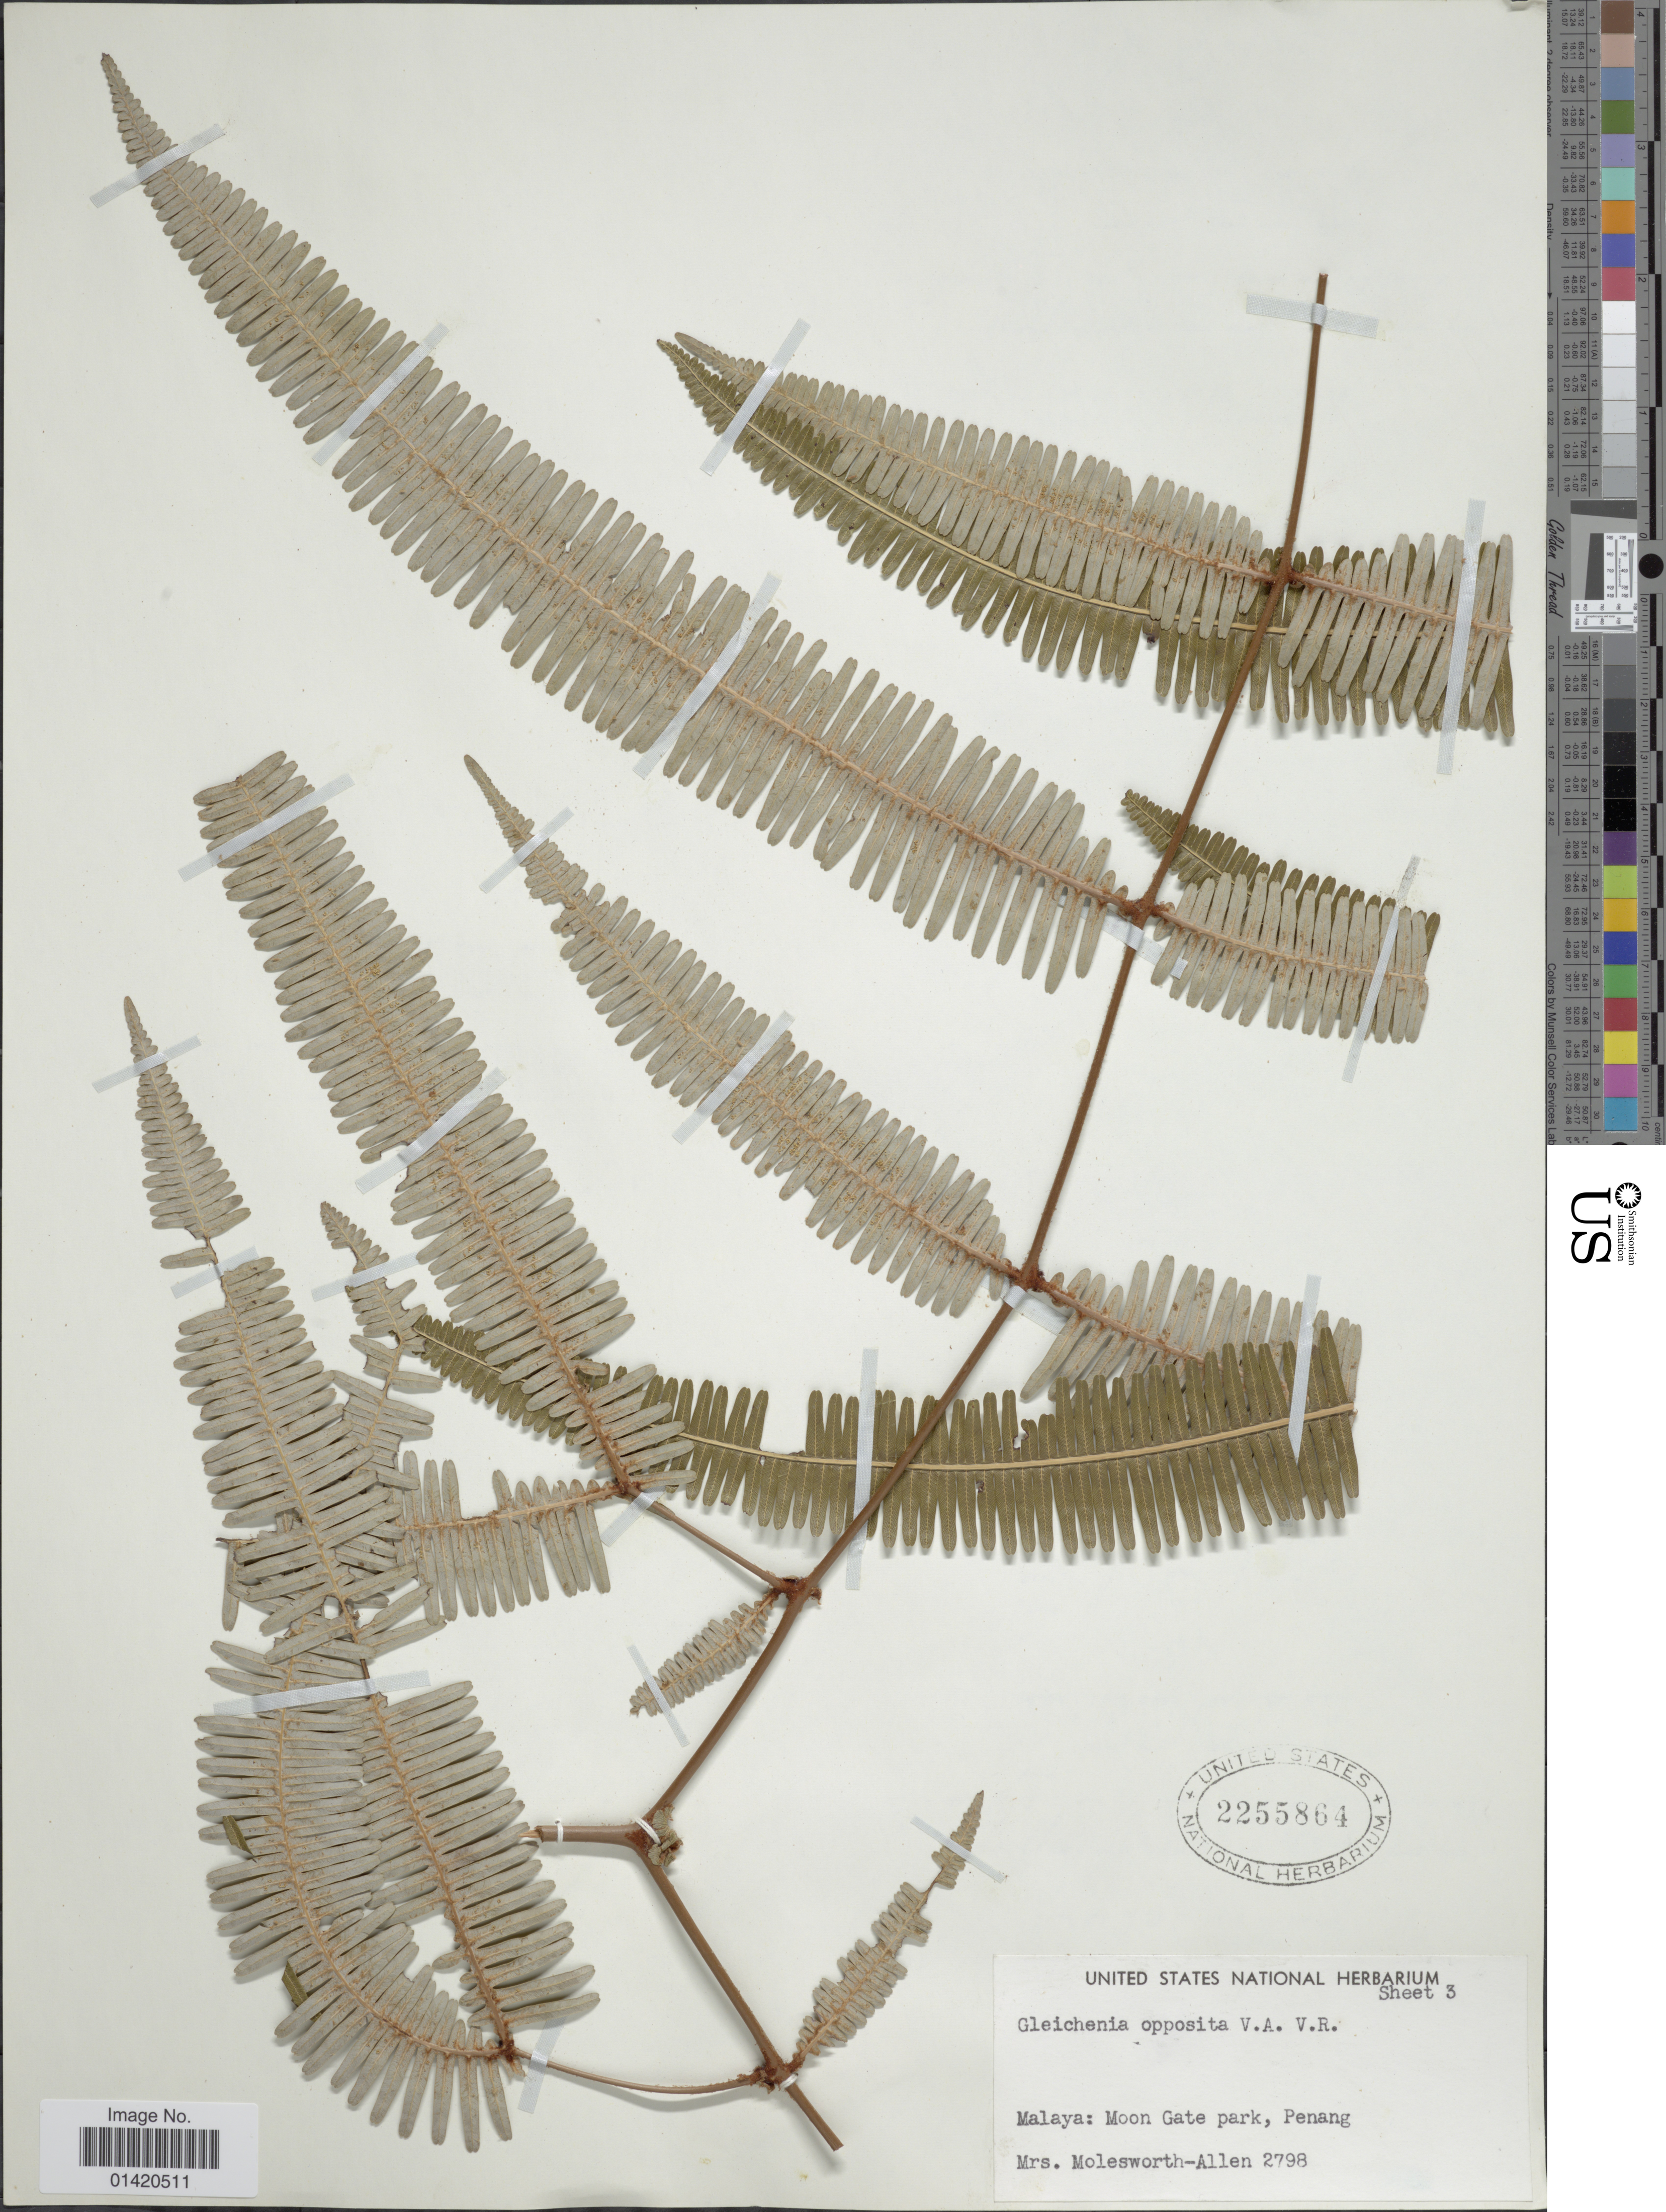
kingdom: Plantae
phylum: Tracheophyta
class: Polypodiopsida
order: Gleicheniales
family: Gleicheniaceae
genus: Dicranopteris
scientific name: Dicranopteris speciosa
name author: (C. Presl) Holttum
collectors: Mrs. B. E. G. Molesworth-Allen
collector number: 2798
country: Malaysia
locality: Malaya: Moon Gate Park, Penang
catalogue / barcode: US 2255864